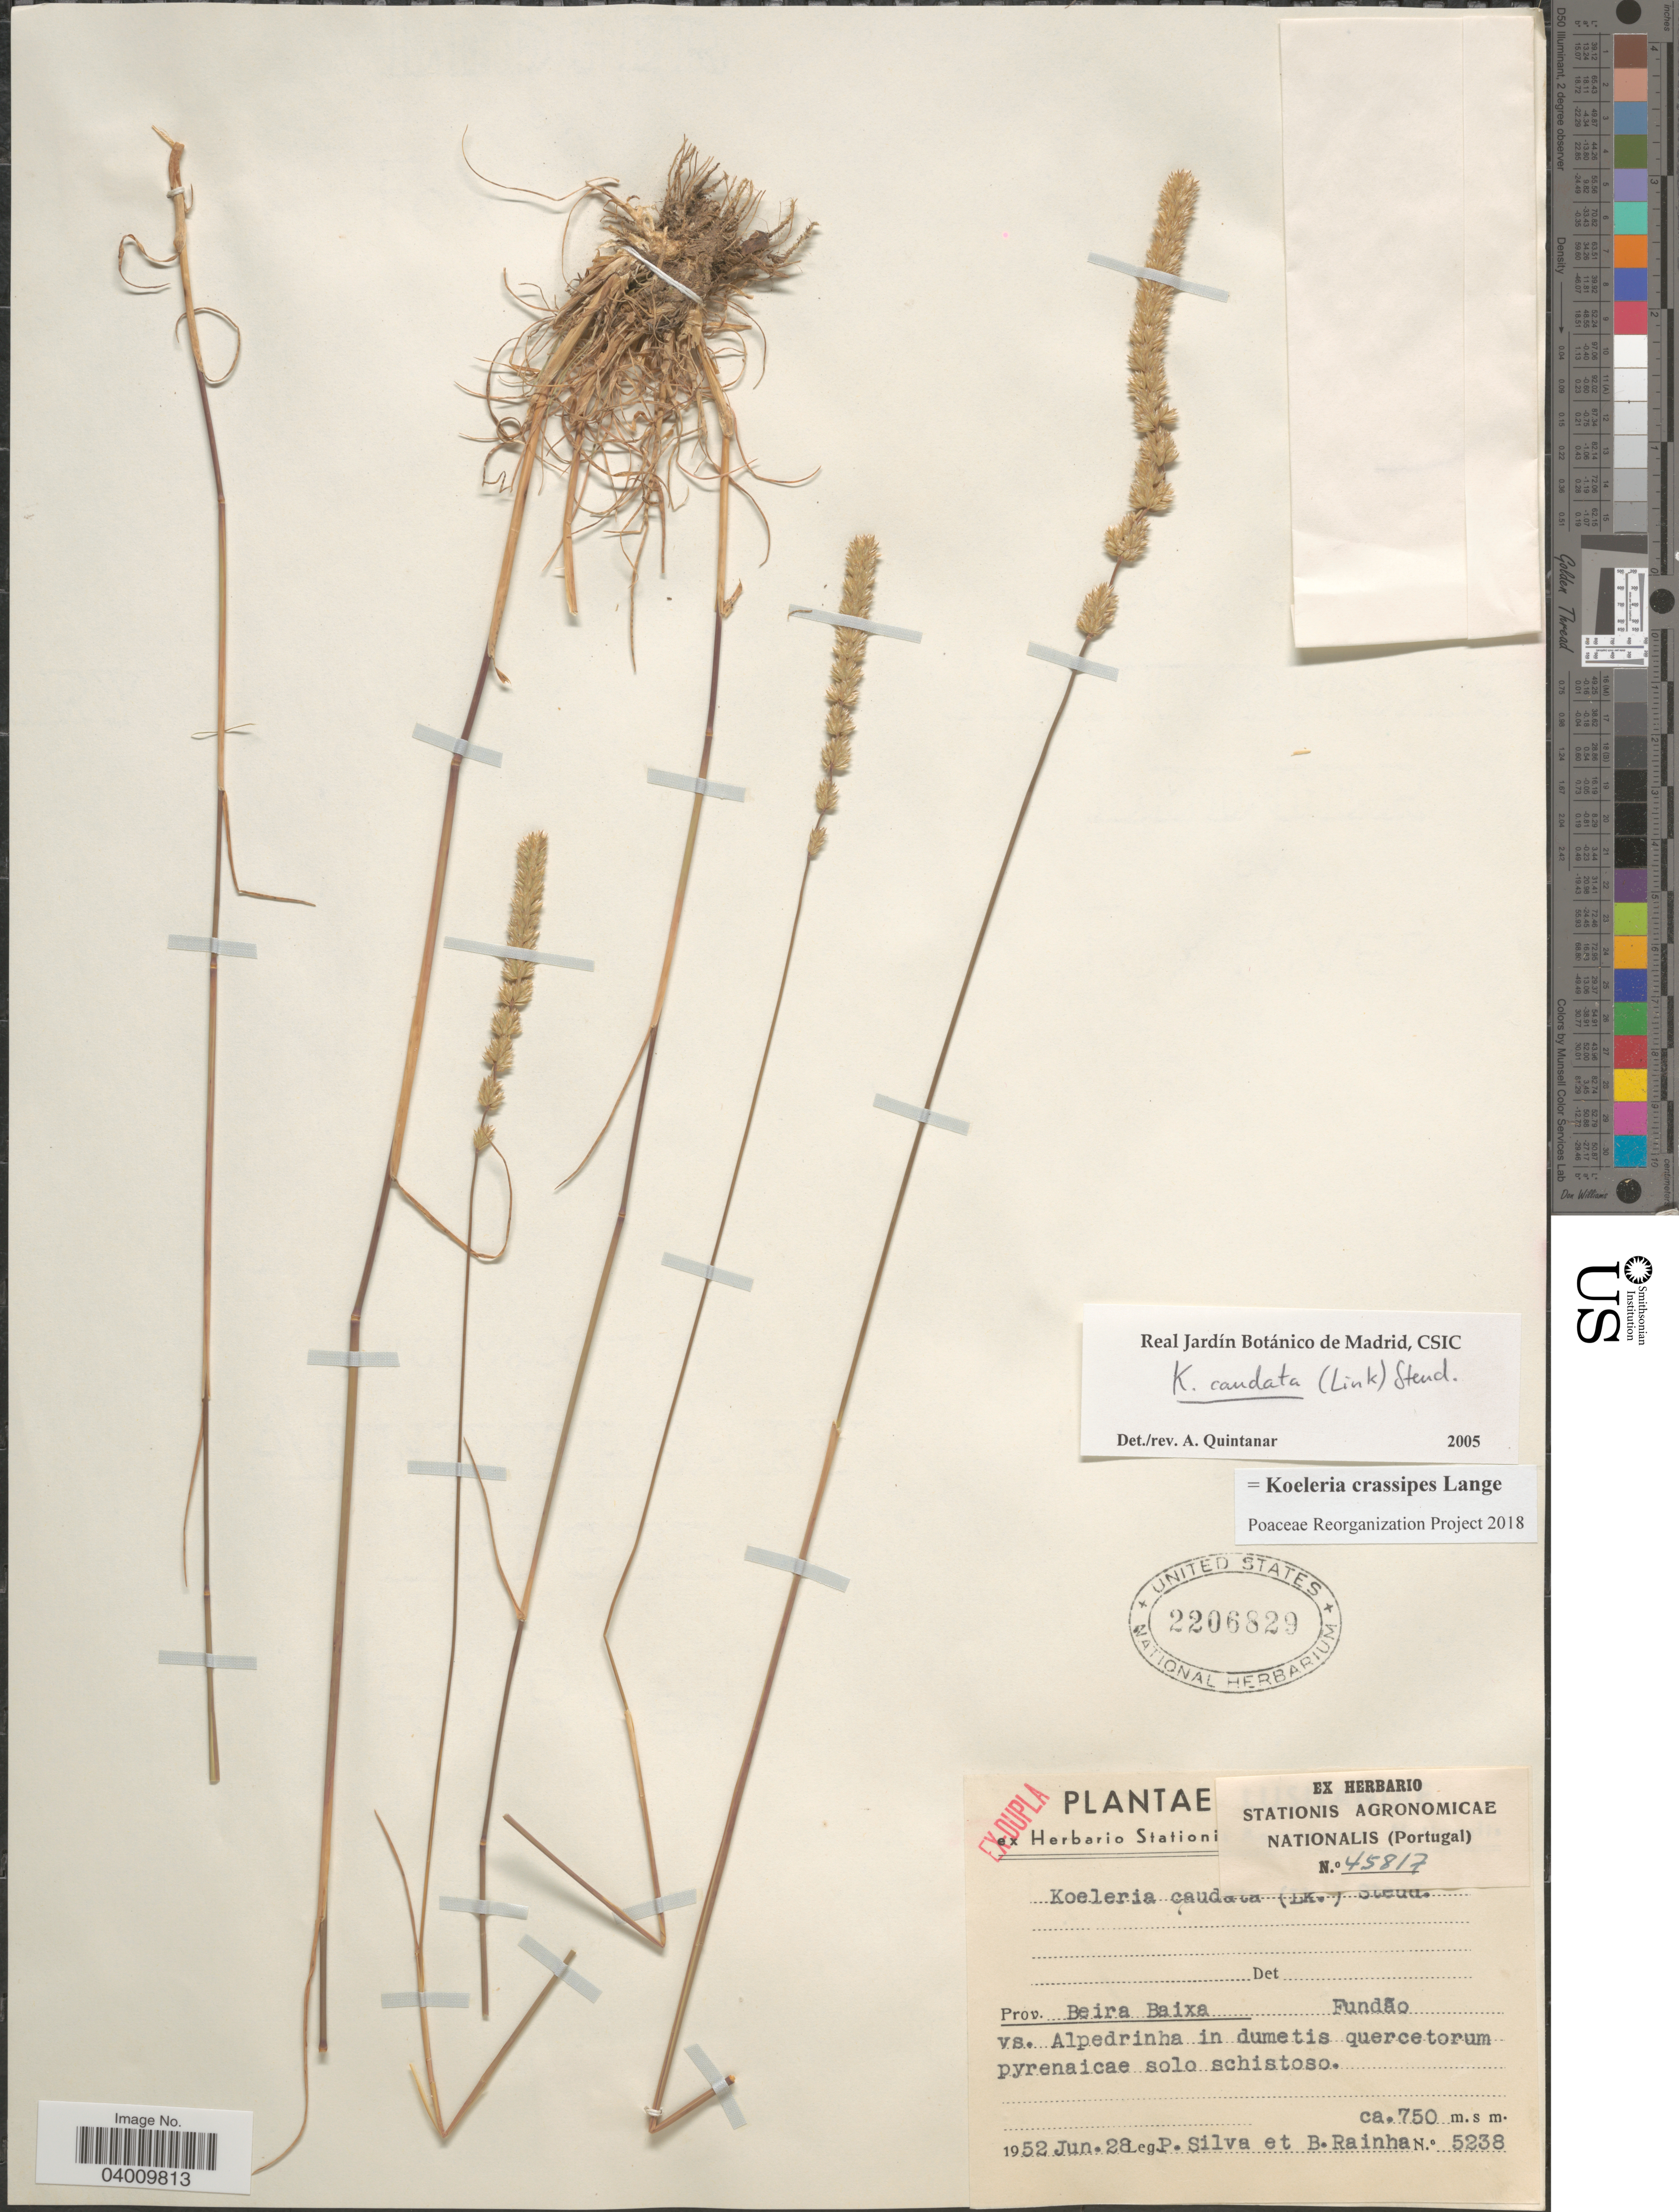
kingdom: Plantae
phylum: Tracheophyta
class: Liliopsida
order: Poales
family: Poaceae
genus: Koeleria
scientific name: Koeleria crassipes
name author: Lange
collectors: P. Silva & B. Rainha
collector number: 5238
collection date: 1952-06-28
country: Portugal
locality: Prov. Beira Baixa.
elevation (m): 750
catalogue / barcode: US 2206829